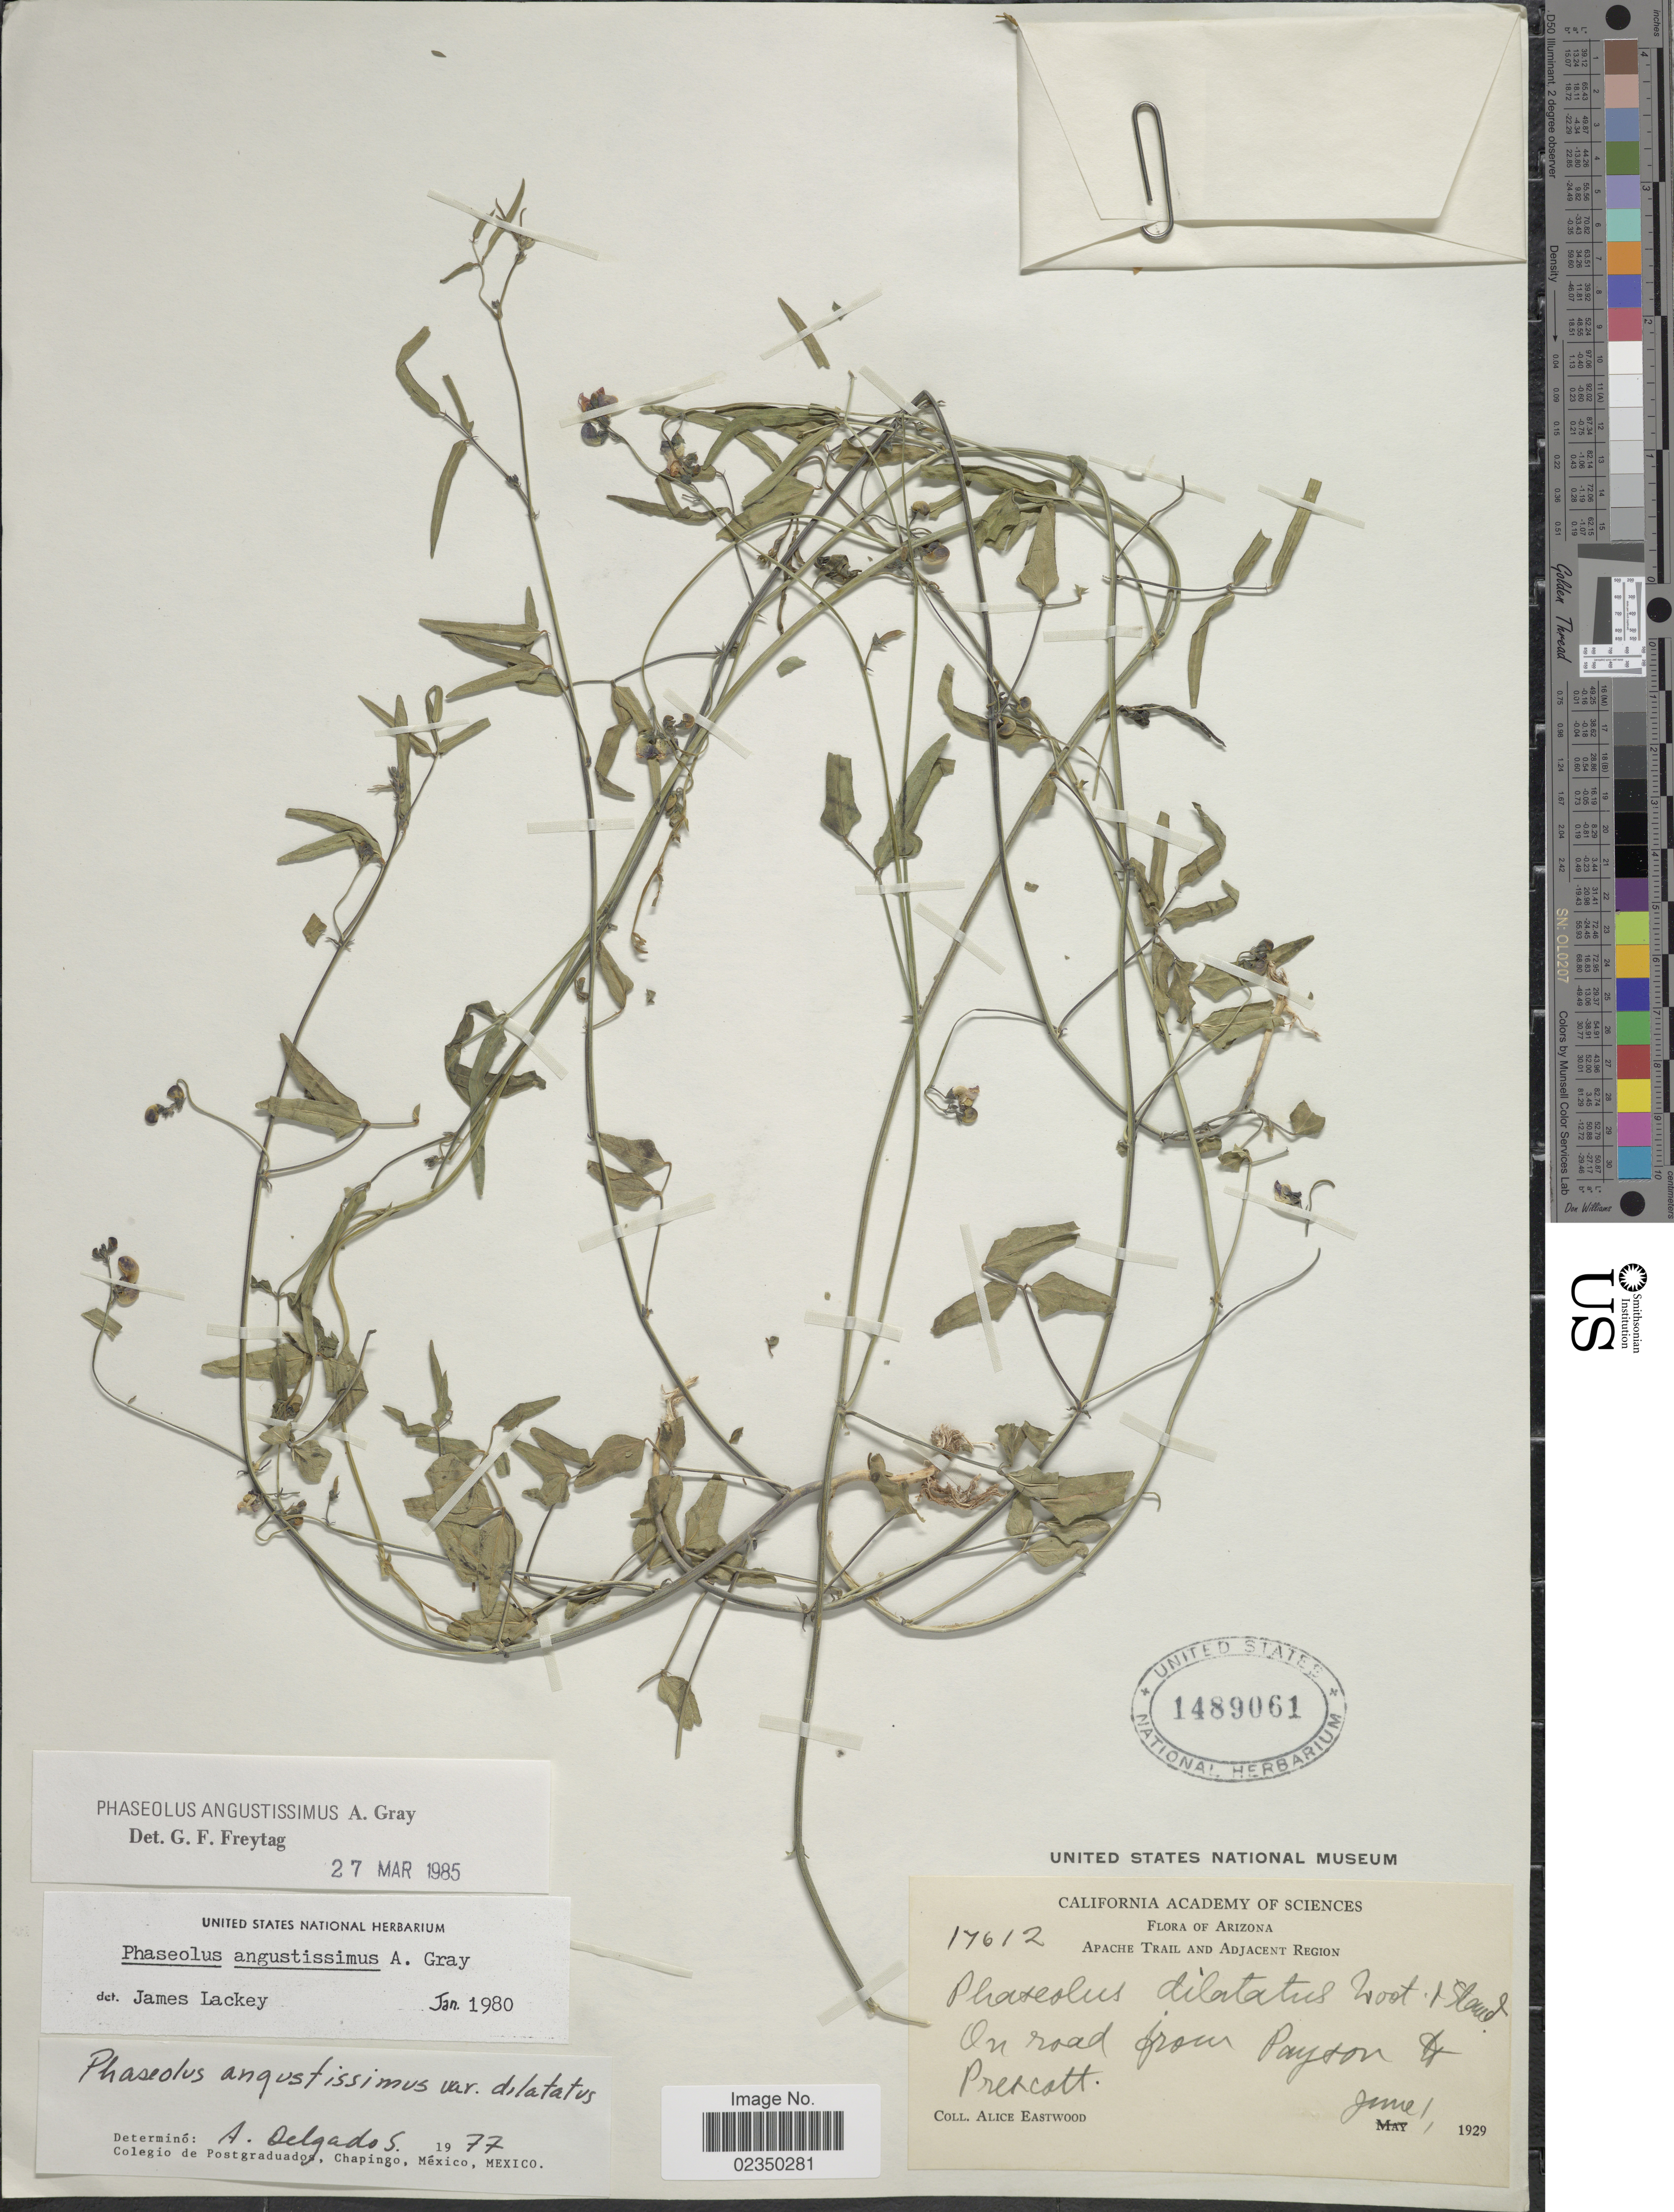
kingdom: Plantae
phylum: Tracheophyta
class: Magnoliopsida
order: Fabales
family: Fabaceae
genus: Phaseolus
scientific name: Phaseolus angustissimus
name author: A. Gray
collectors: A. Eastwood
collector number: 17612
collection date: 1929-06-01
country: United States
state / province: Arizona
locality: Apache Trail and Adjacent Region, on road from Payson to Prescott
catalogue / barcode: US 1489061